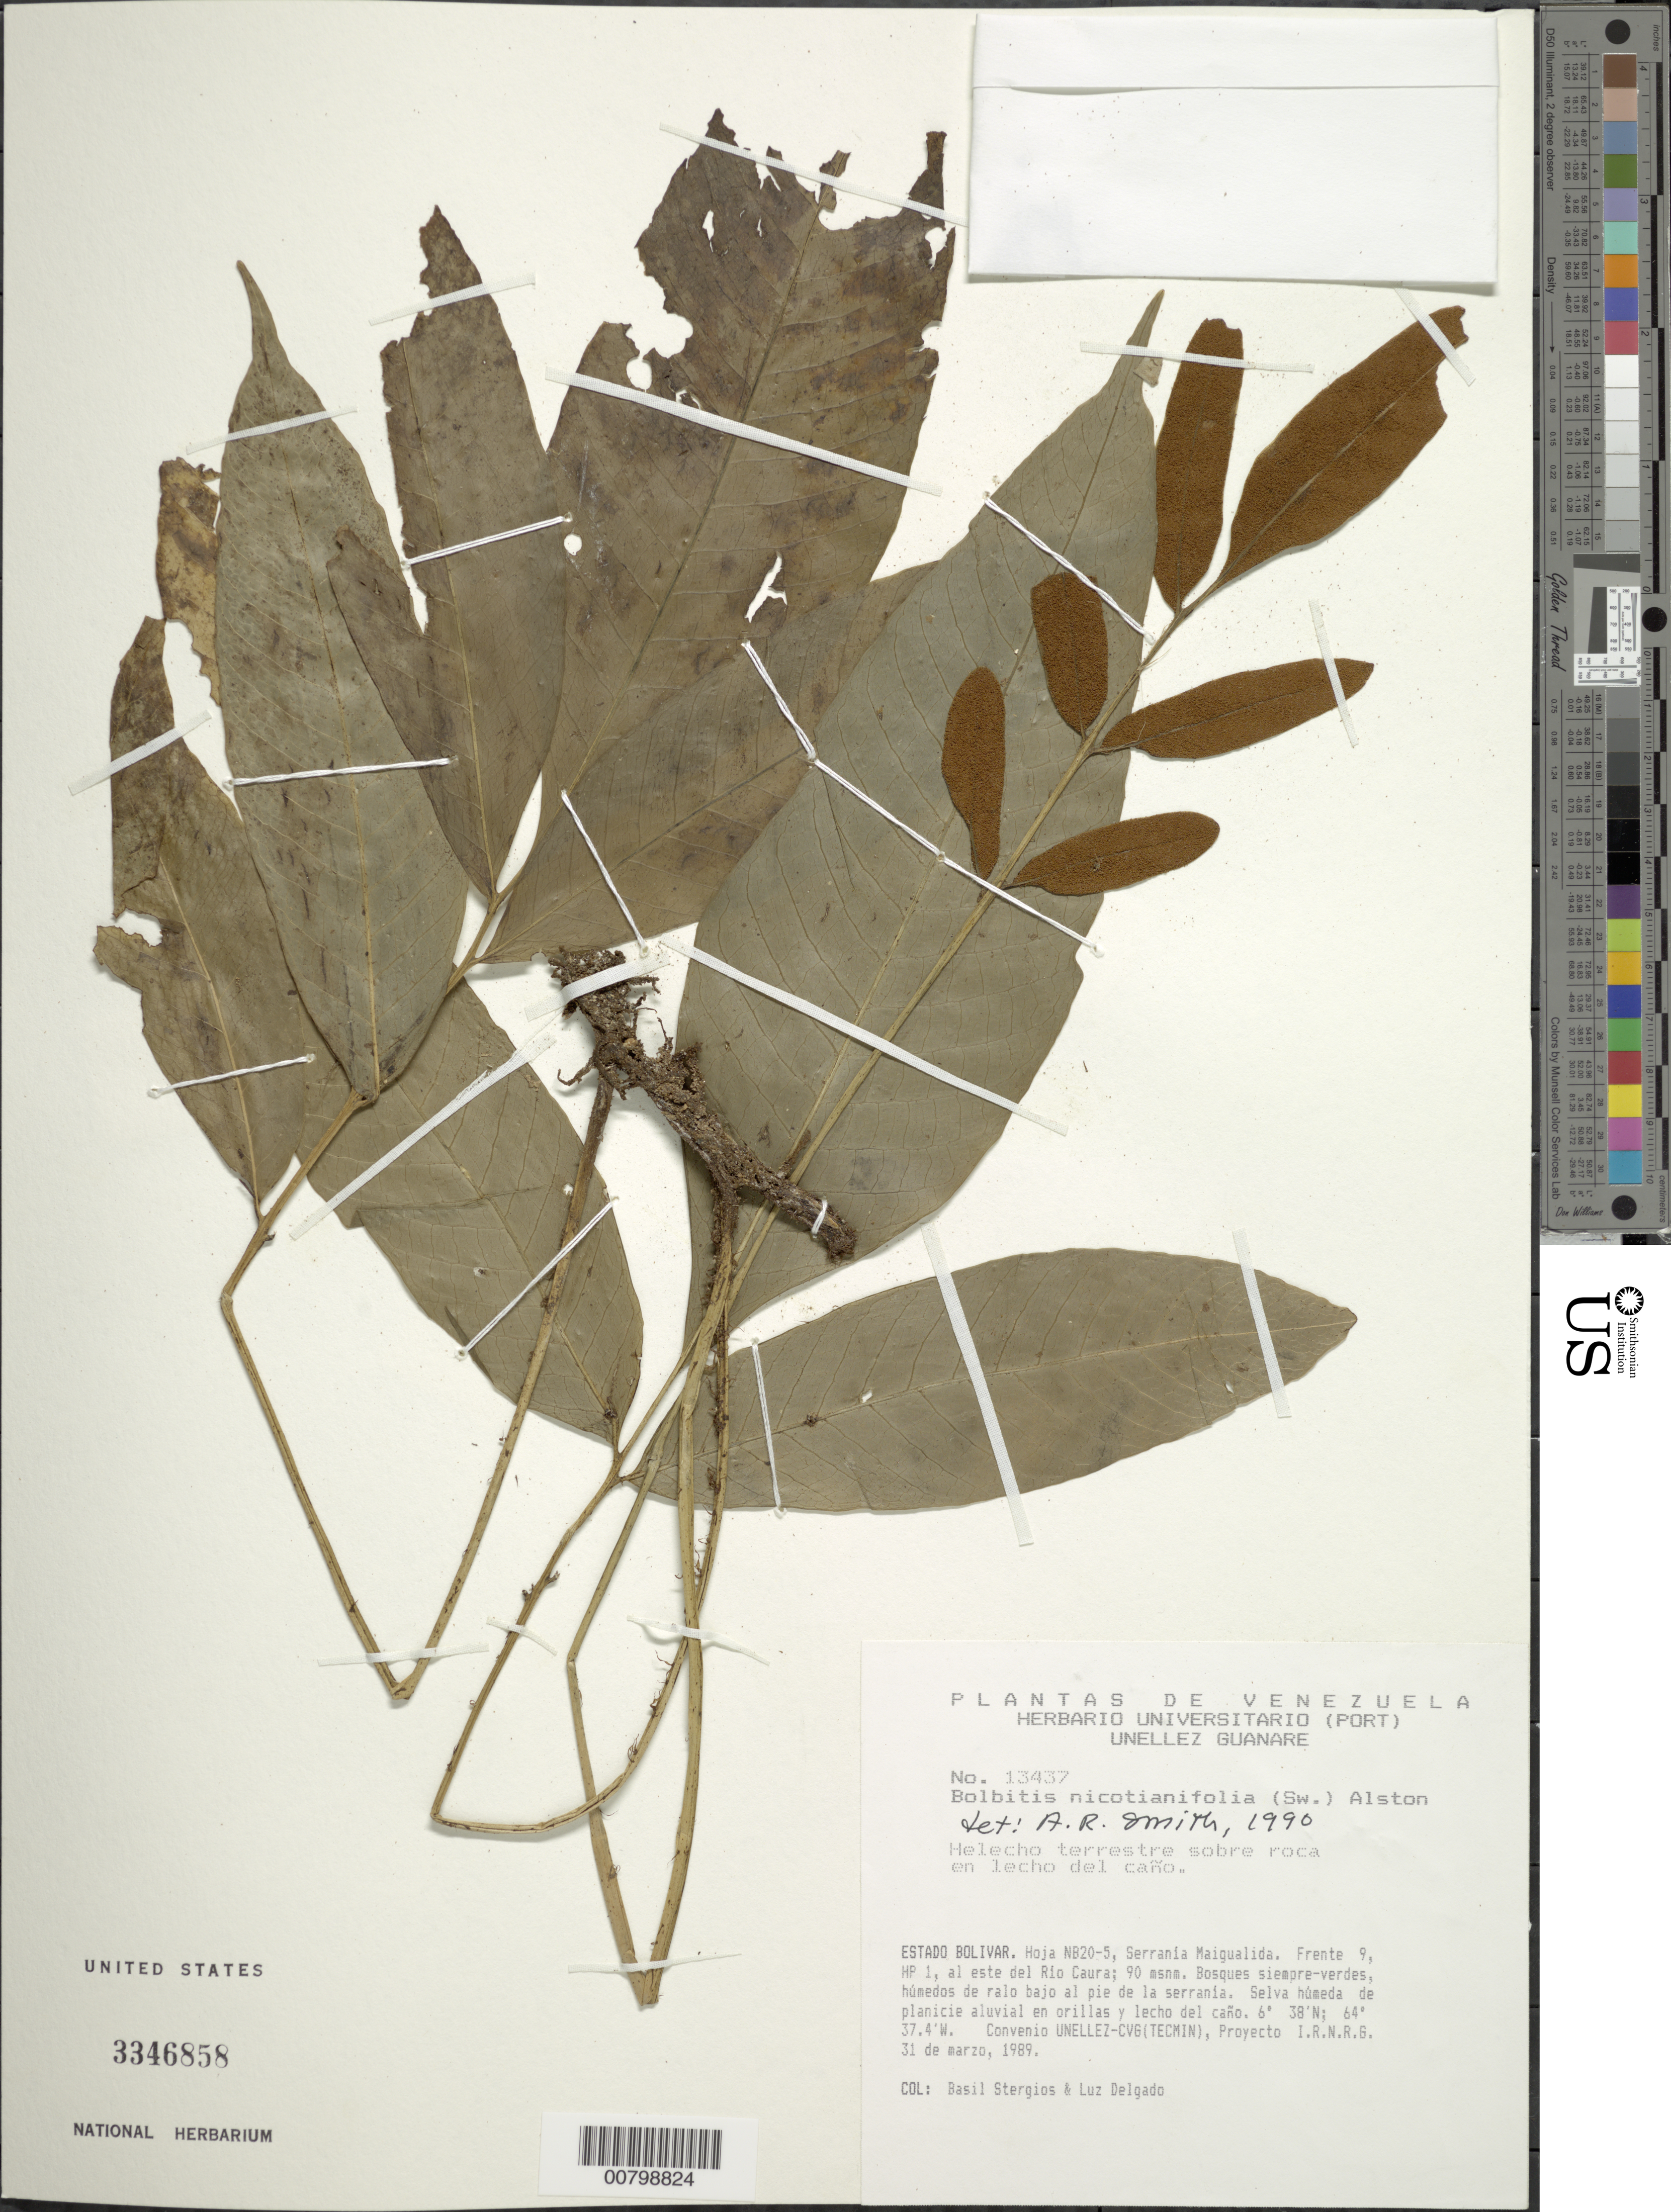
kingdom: Plantae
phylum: Tracheophyta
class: Polypodiopsida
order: Polypodiales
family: Dryopteridaceae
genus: Mickelia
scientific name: Mickelia nicotianifolia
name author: (Sw.) R.C. Moran et al.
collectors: B. G. Stergios & L. Delgado V.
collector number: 13437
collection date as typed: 31-Mar-89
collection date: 1989-03-31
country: Venezuela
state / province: Bolívar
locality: Serrania Maigualida, E del río Caura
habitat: Sobre roca en lecho del caño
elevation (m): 90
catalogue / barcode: US 3346858